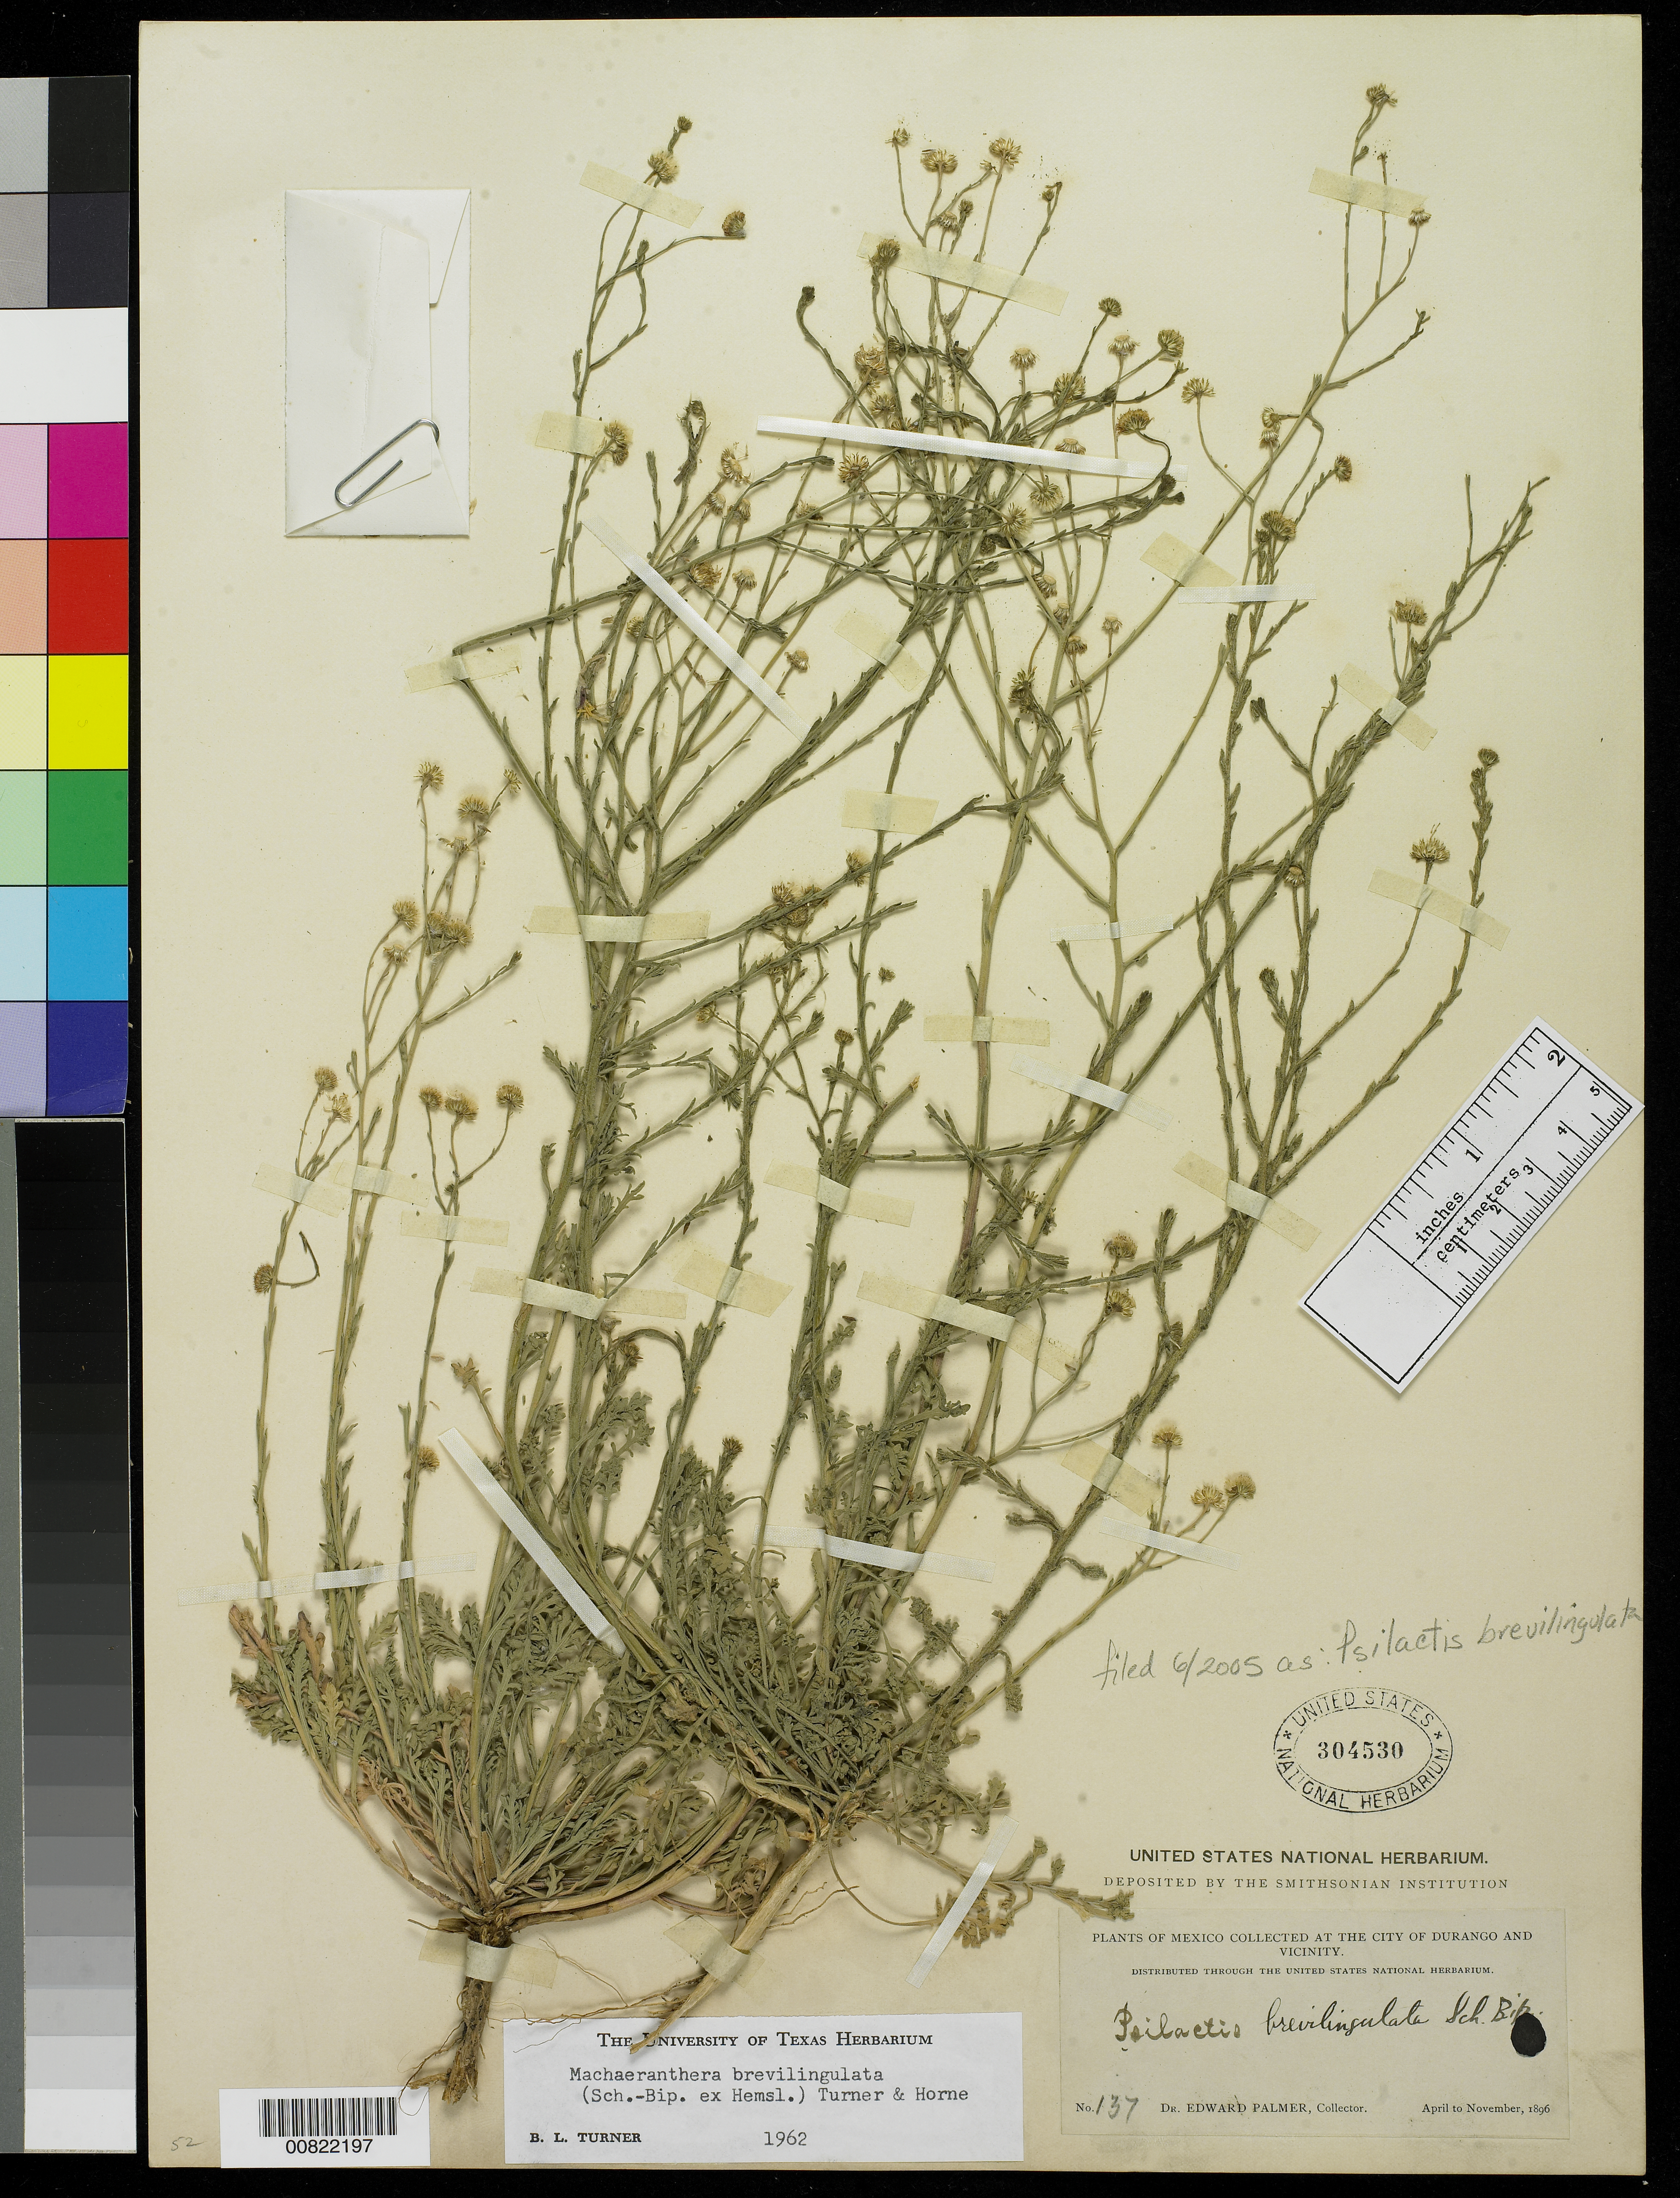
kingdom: Plantae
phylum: Tracheophyta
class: Magnoliopsida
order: Asterales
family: Asteraceae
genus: Psilactis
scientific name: Psilactis brevilingulata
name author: Sch. Bip. ex Hemsl.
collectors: E. Palmer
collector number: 137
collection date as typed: Apr 1896 to -- Nov 1896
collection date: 1896-04/1896-11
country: Mexico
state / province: Durango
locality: City of Durango and vicinity.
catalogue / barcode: US 304530